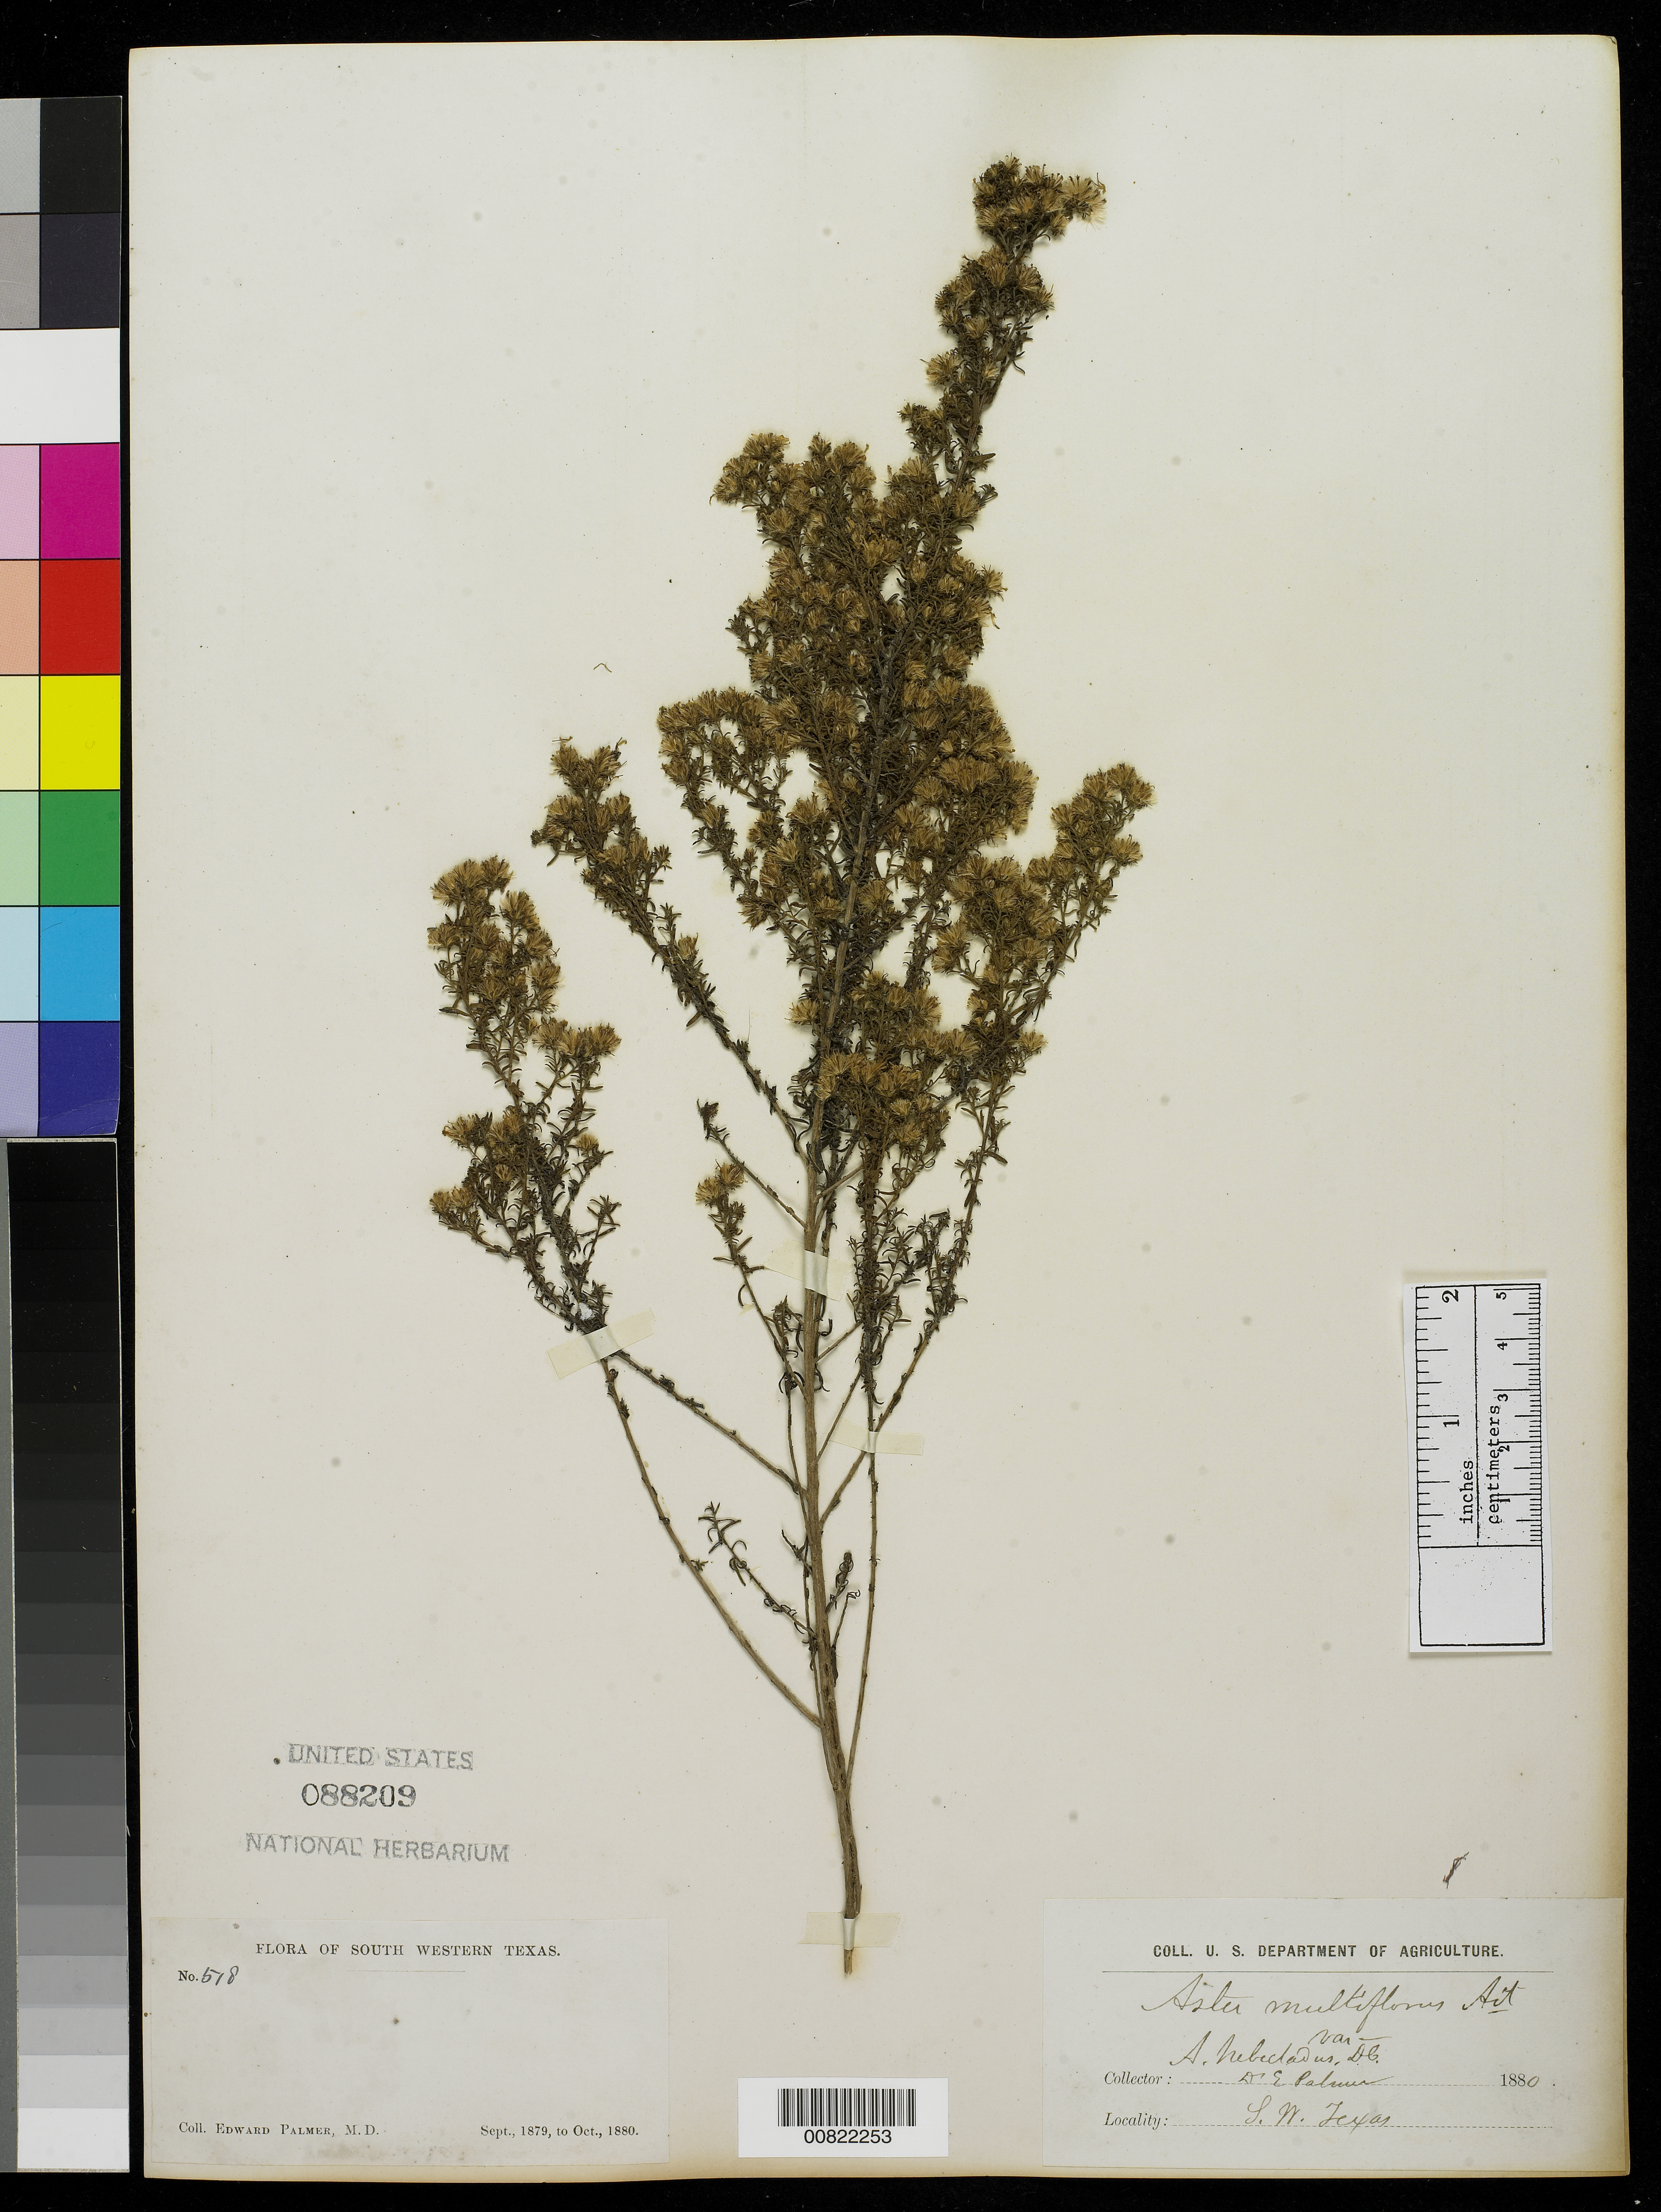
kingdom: Plantae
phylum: Tracheophyta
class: Magnoliopsida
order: Asterales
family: Asteraceae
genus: Symphyotrichum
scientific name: Symphyotrichum ericoides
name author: (L.) G.L. Nesom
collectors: E. Palmer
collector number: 518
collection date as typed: Sep 1879 to -- Oct 1880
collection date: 1879-09/1880-10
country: United States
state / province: Texas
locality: South Western Texas.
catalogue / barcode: US 88209